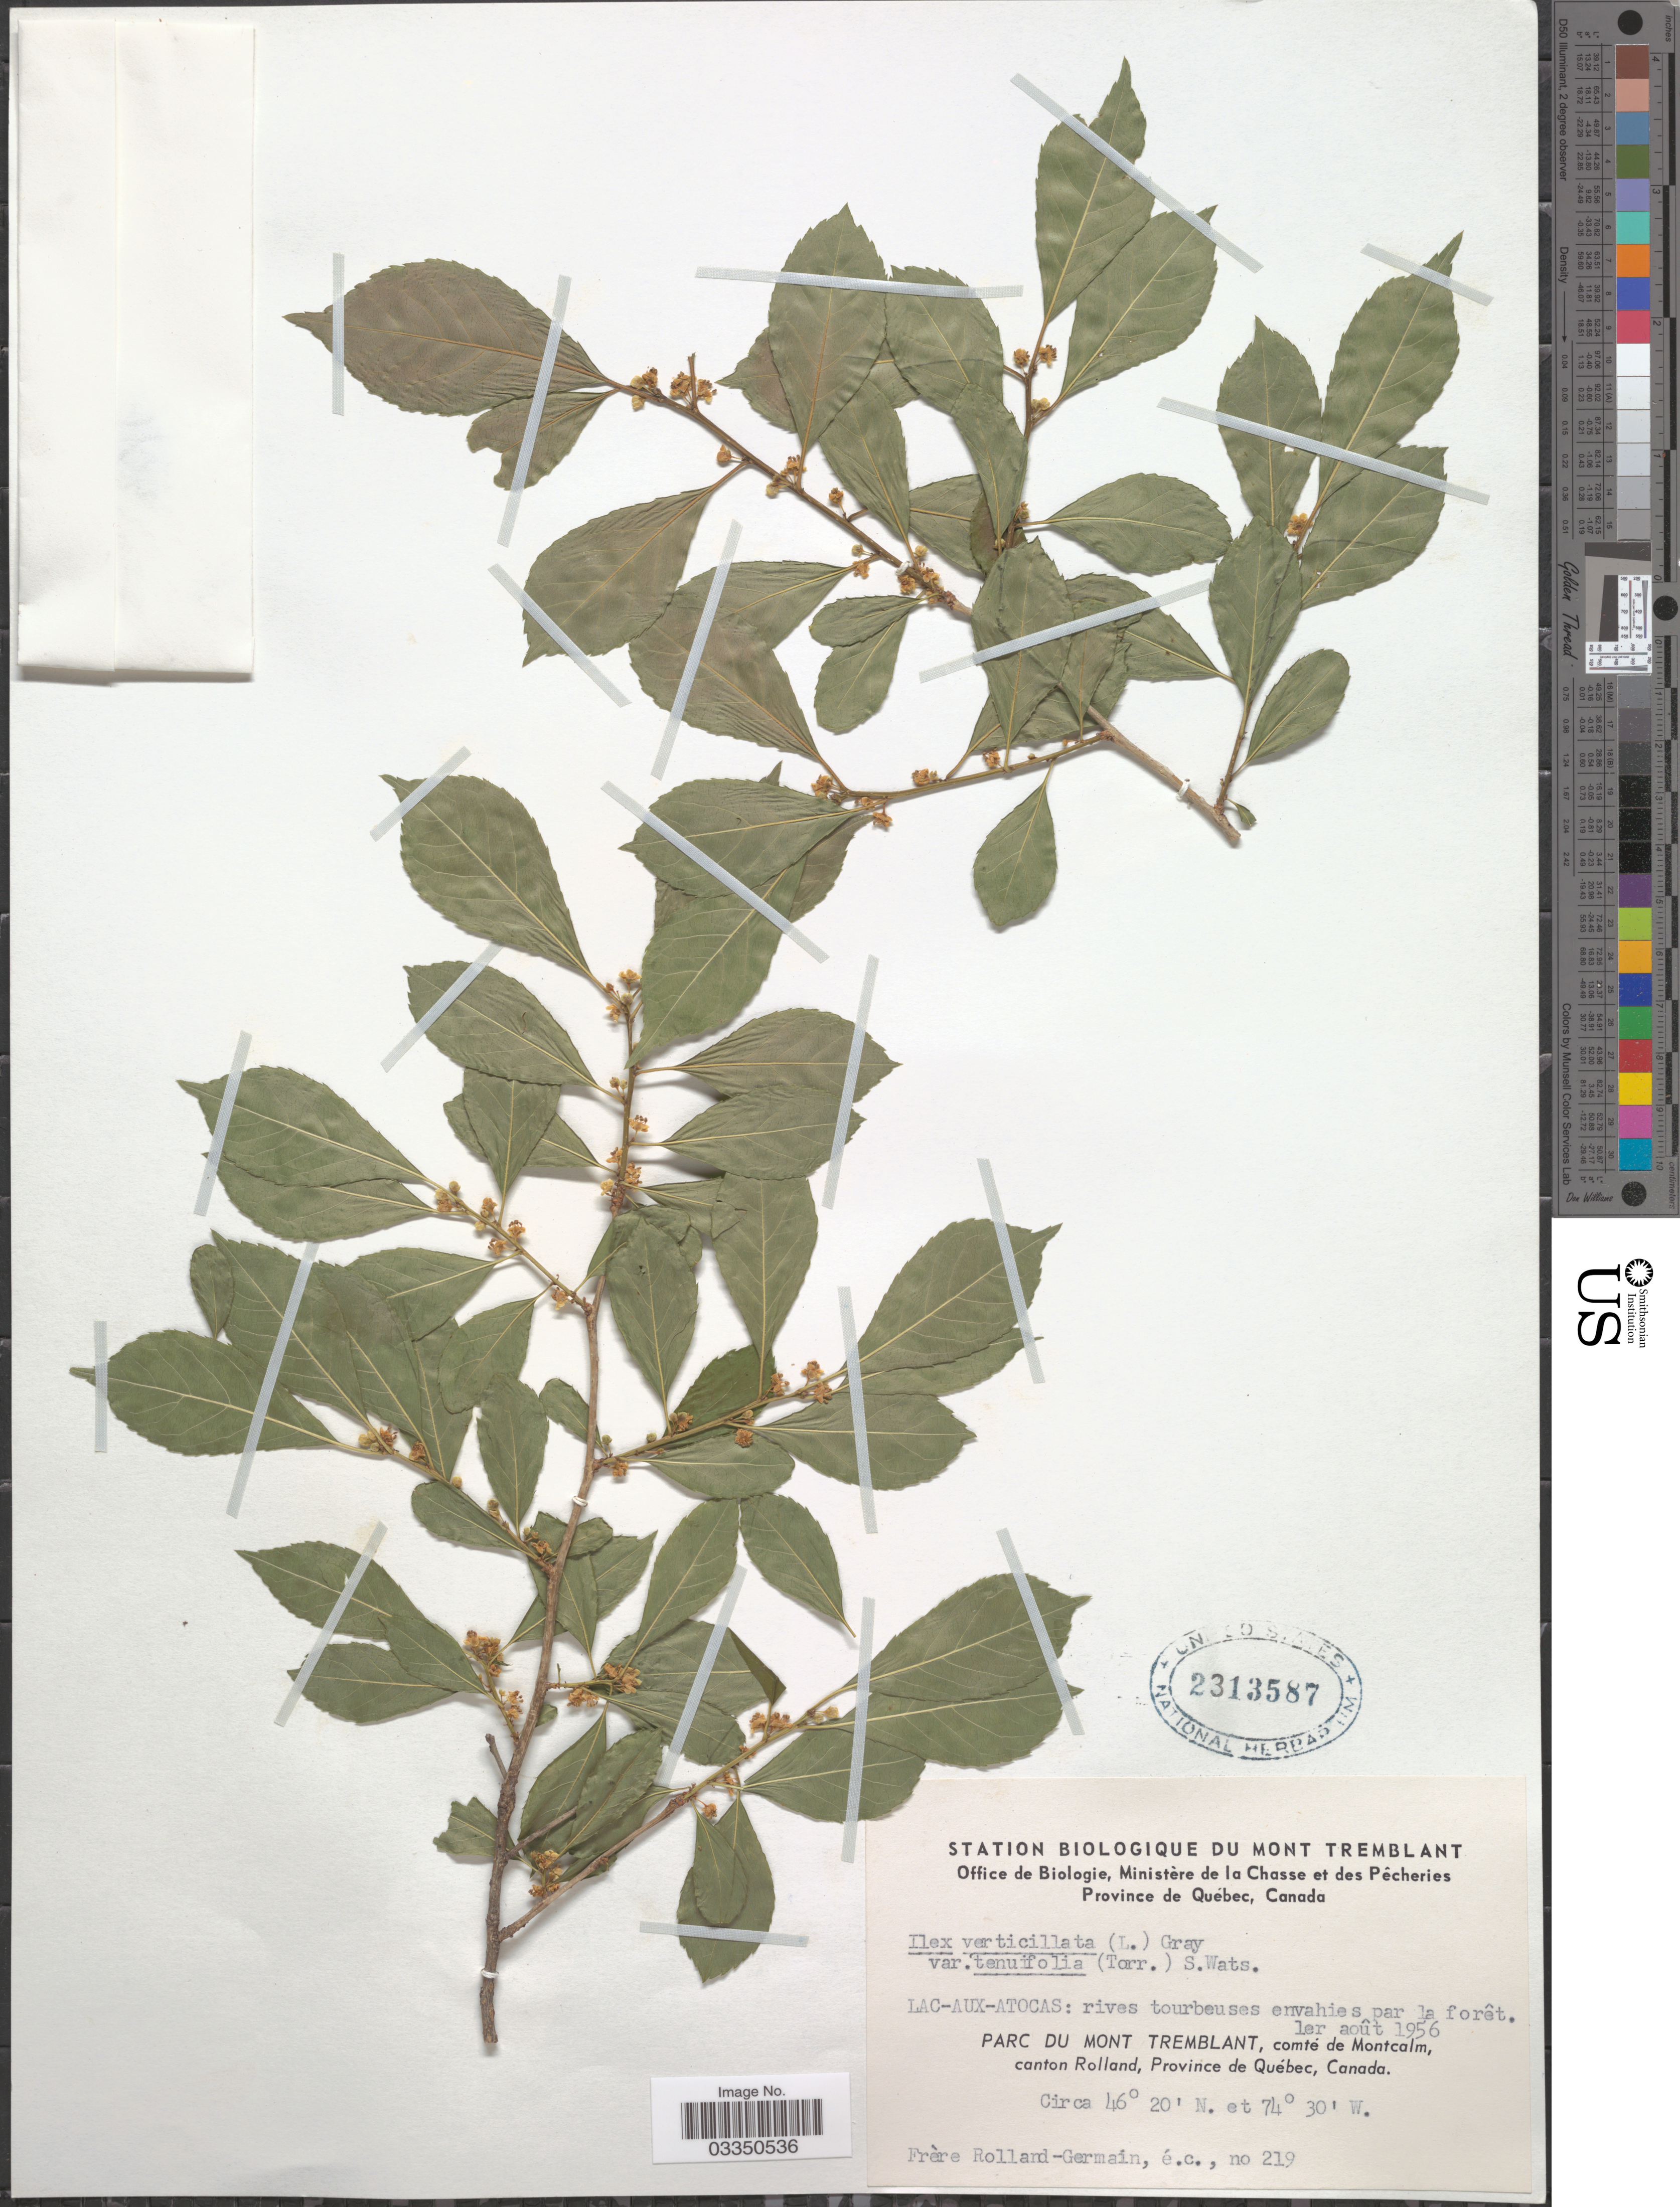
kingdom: Plantae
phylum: Tracheophyta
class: Magnoliopsida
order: Aquifoliales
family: Aquifoliaceae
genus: Ilex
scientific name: Ilex verticillata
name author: (L.) A. Gray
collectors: Rolland-Germain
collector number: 219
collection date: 1956-08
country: Canada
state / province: Quebec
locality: Lac-Aux-Atocas: rives tourbeuses envahies par la forêt. Parc Du Mont Tremblant, comté de Montcalm, canton Rolland.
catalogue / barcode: US 2313587